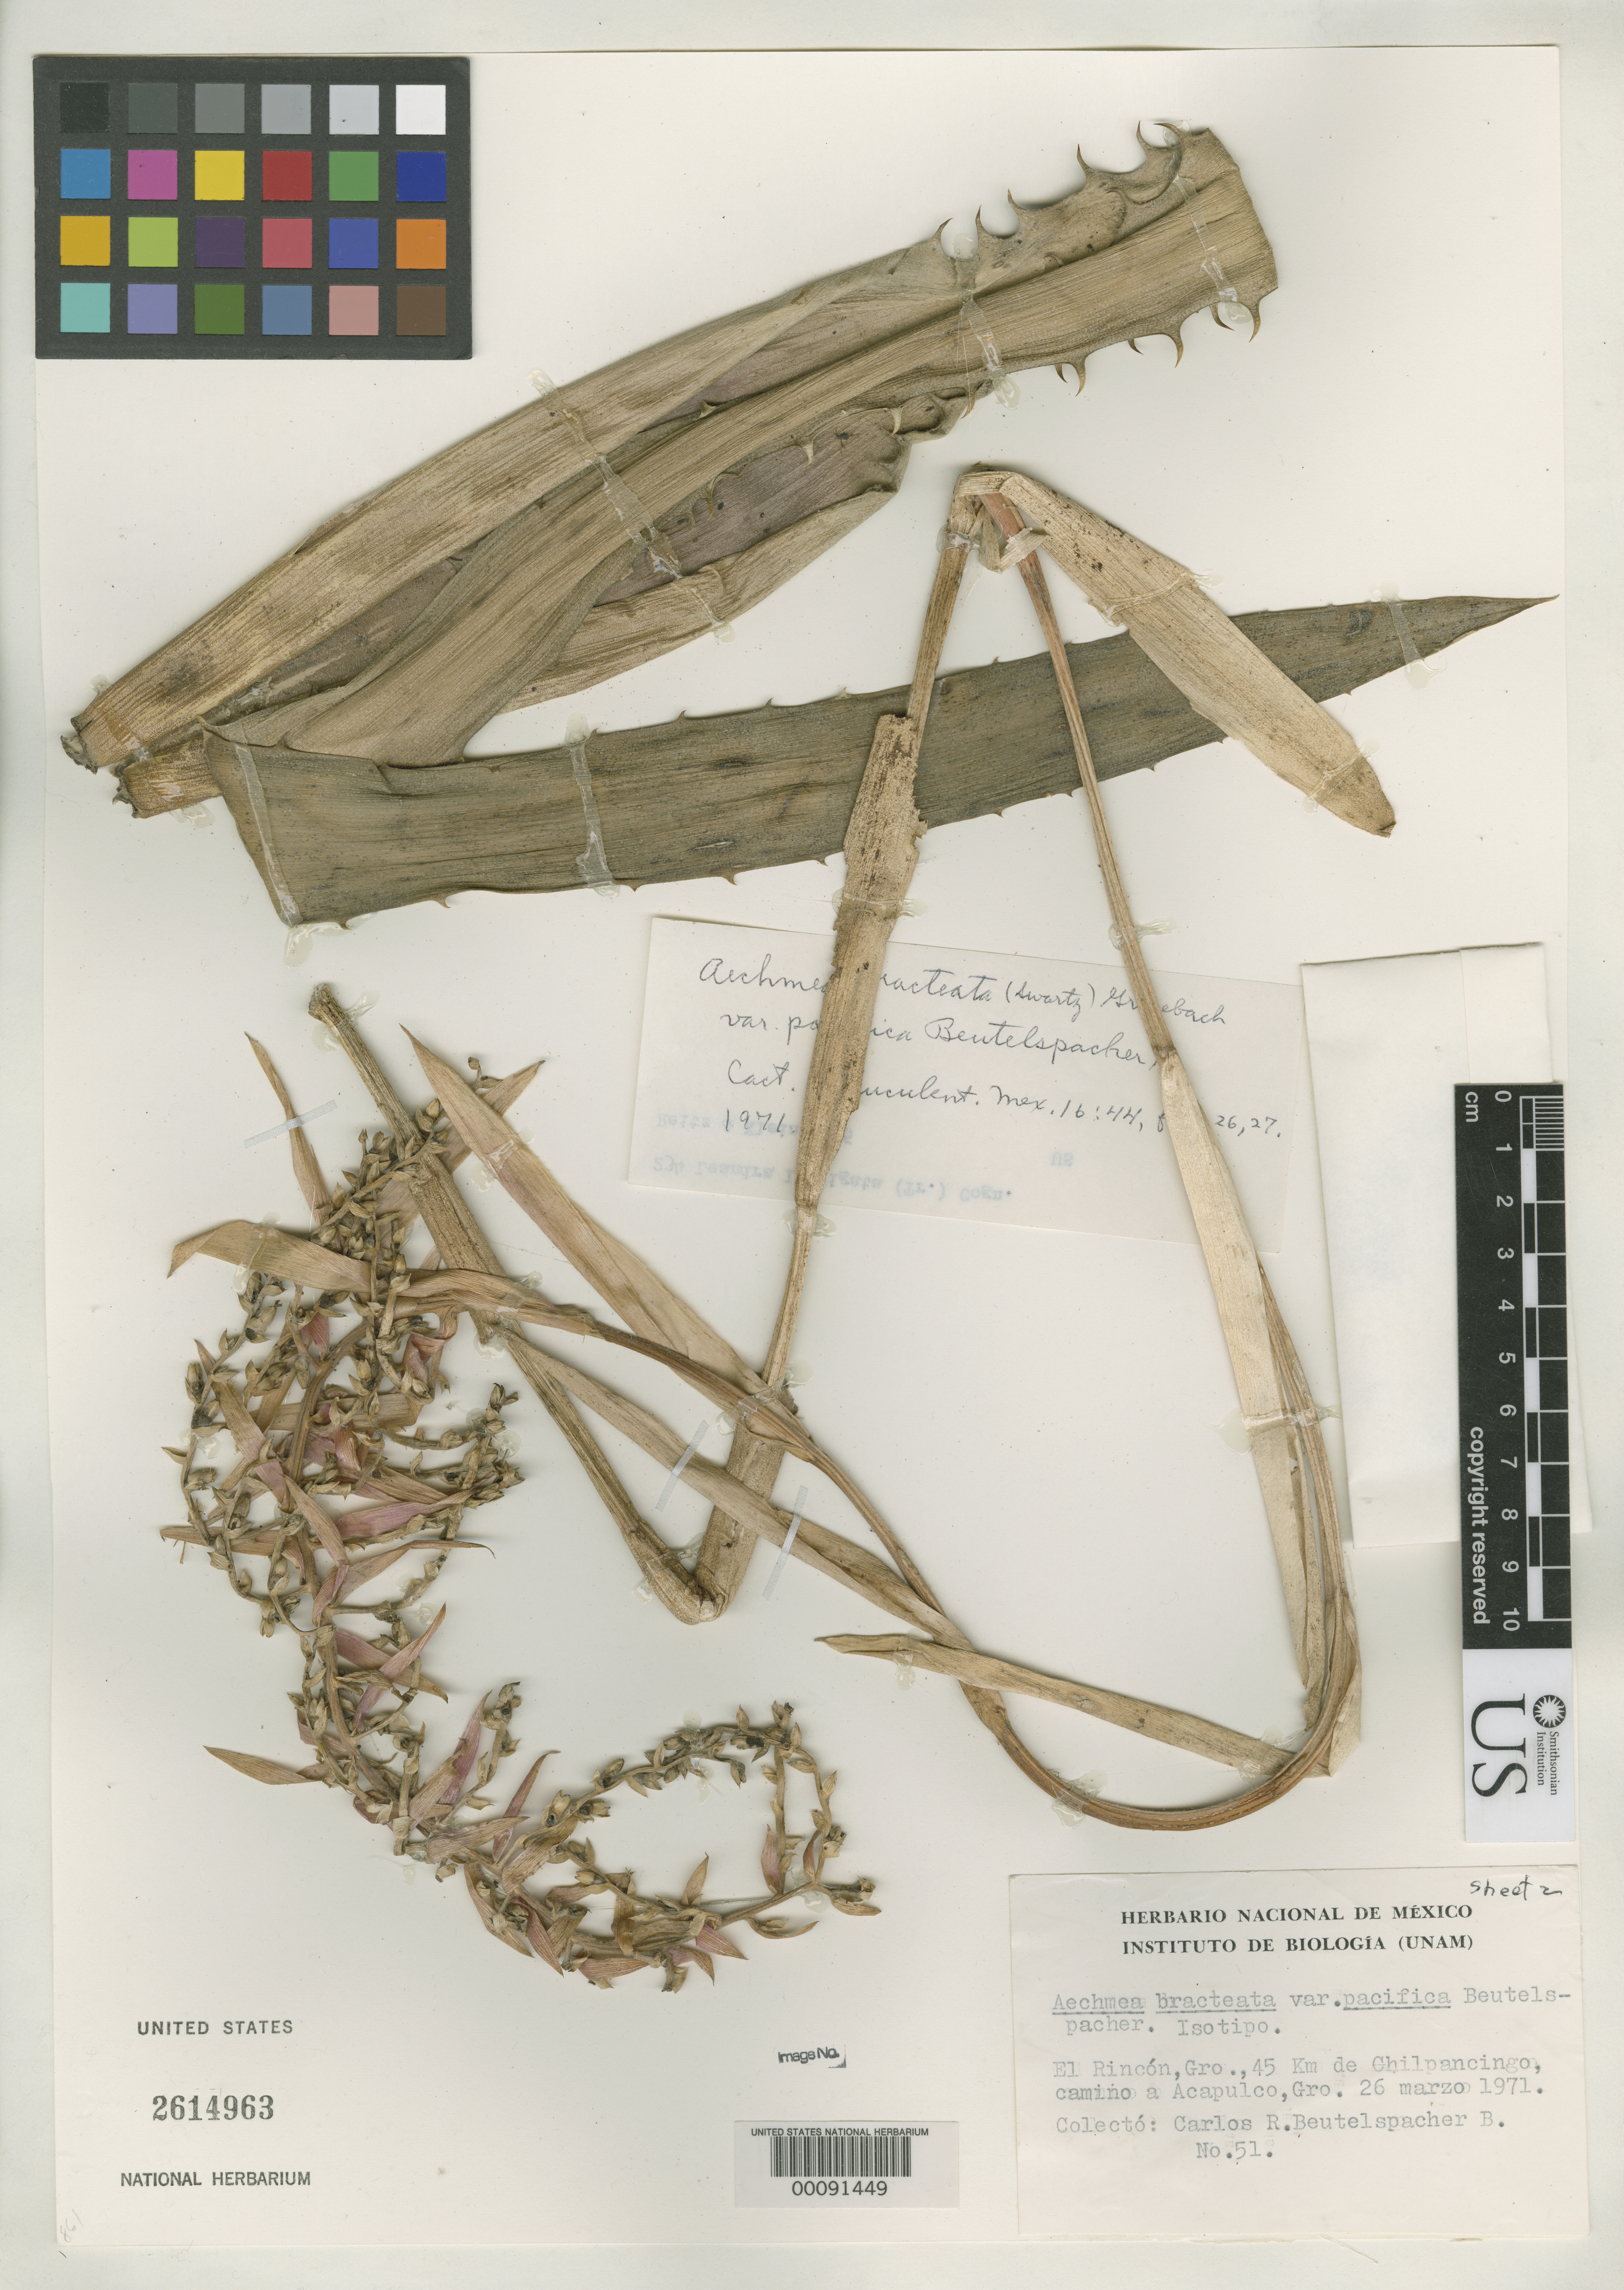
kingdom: Plantae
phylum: Tracheophyta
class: Liliopsida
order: Poales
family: Bromeliaceae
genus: Aechmea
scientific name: Aechmea bracteata var. pacifica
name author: Beutelspacher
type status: Isotype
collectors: C. Beutelspacher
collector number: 51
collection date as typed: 26 Mar 1971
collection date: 1971-03-26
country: Mexico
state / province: Guerrero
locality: El Pincon, 45 km. Dechilpancingo, Camino a Acapulco.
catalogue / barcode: US 2614963